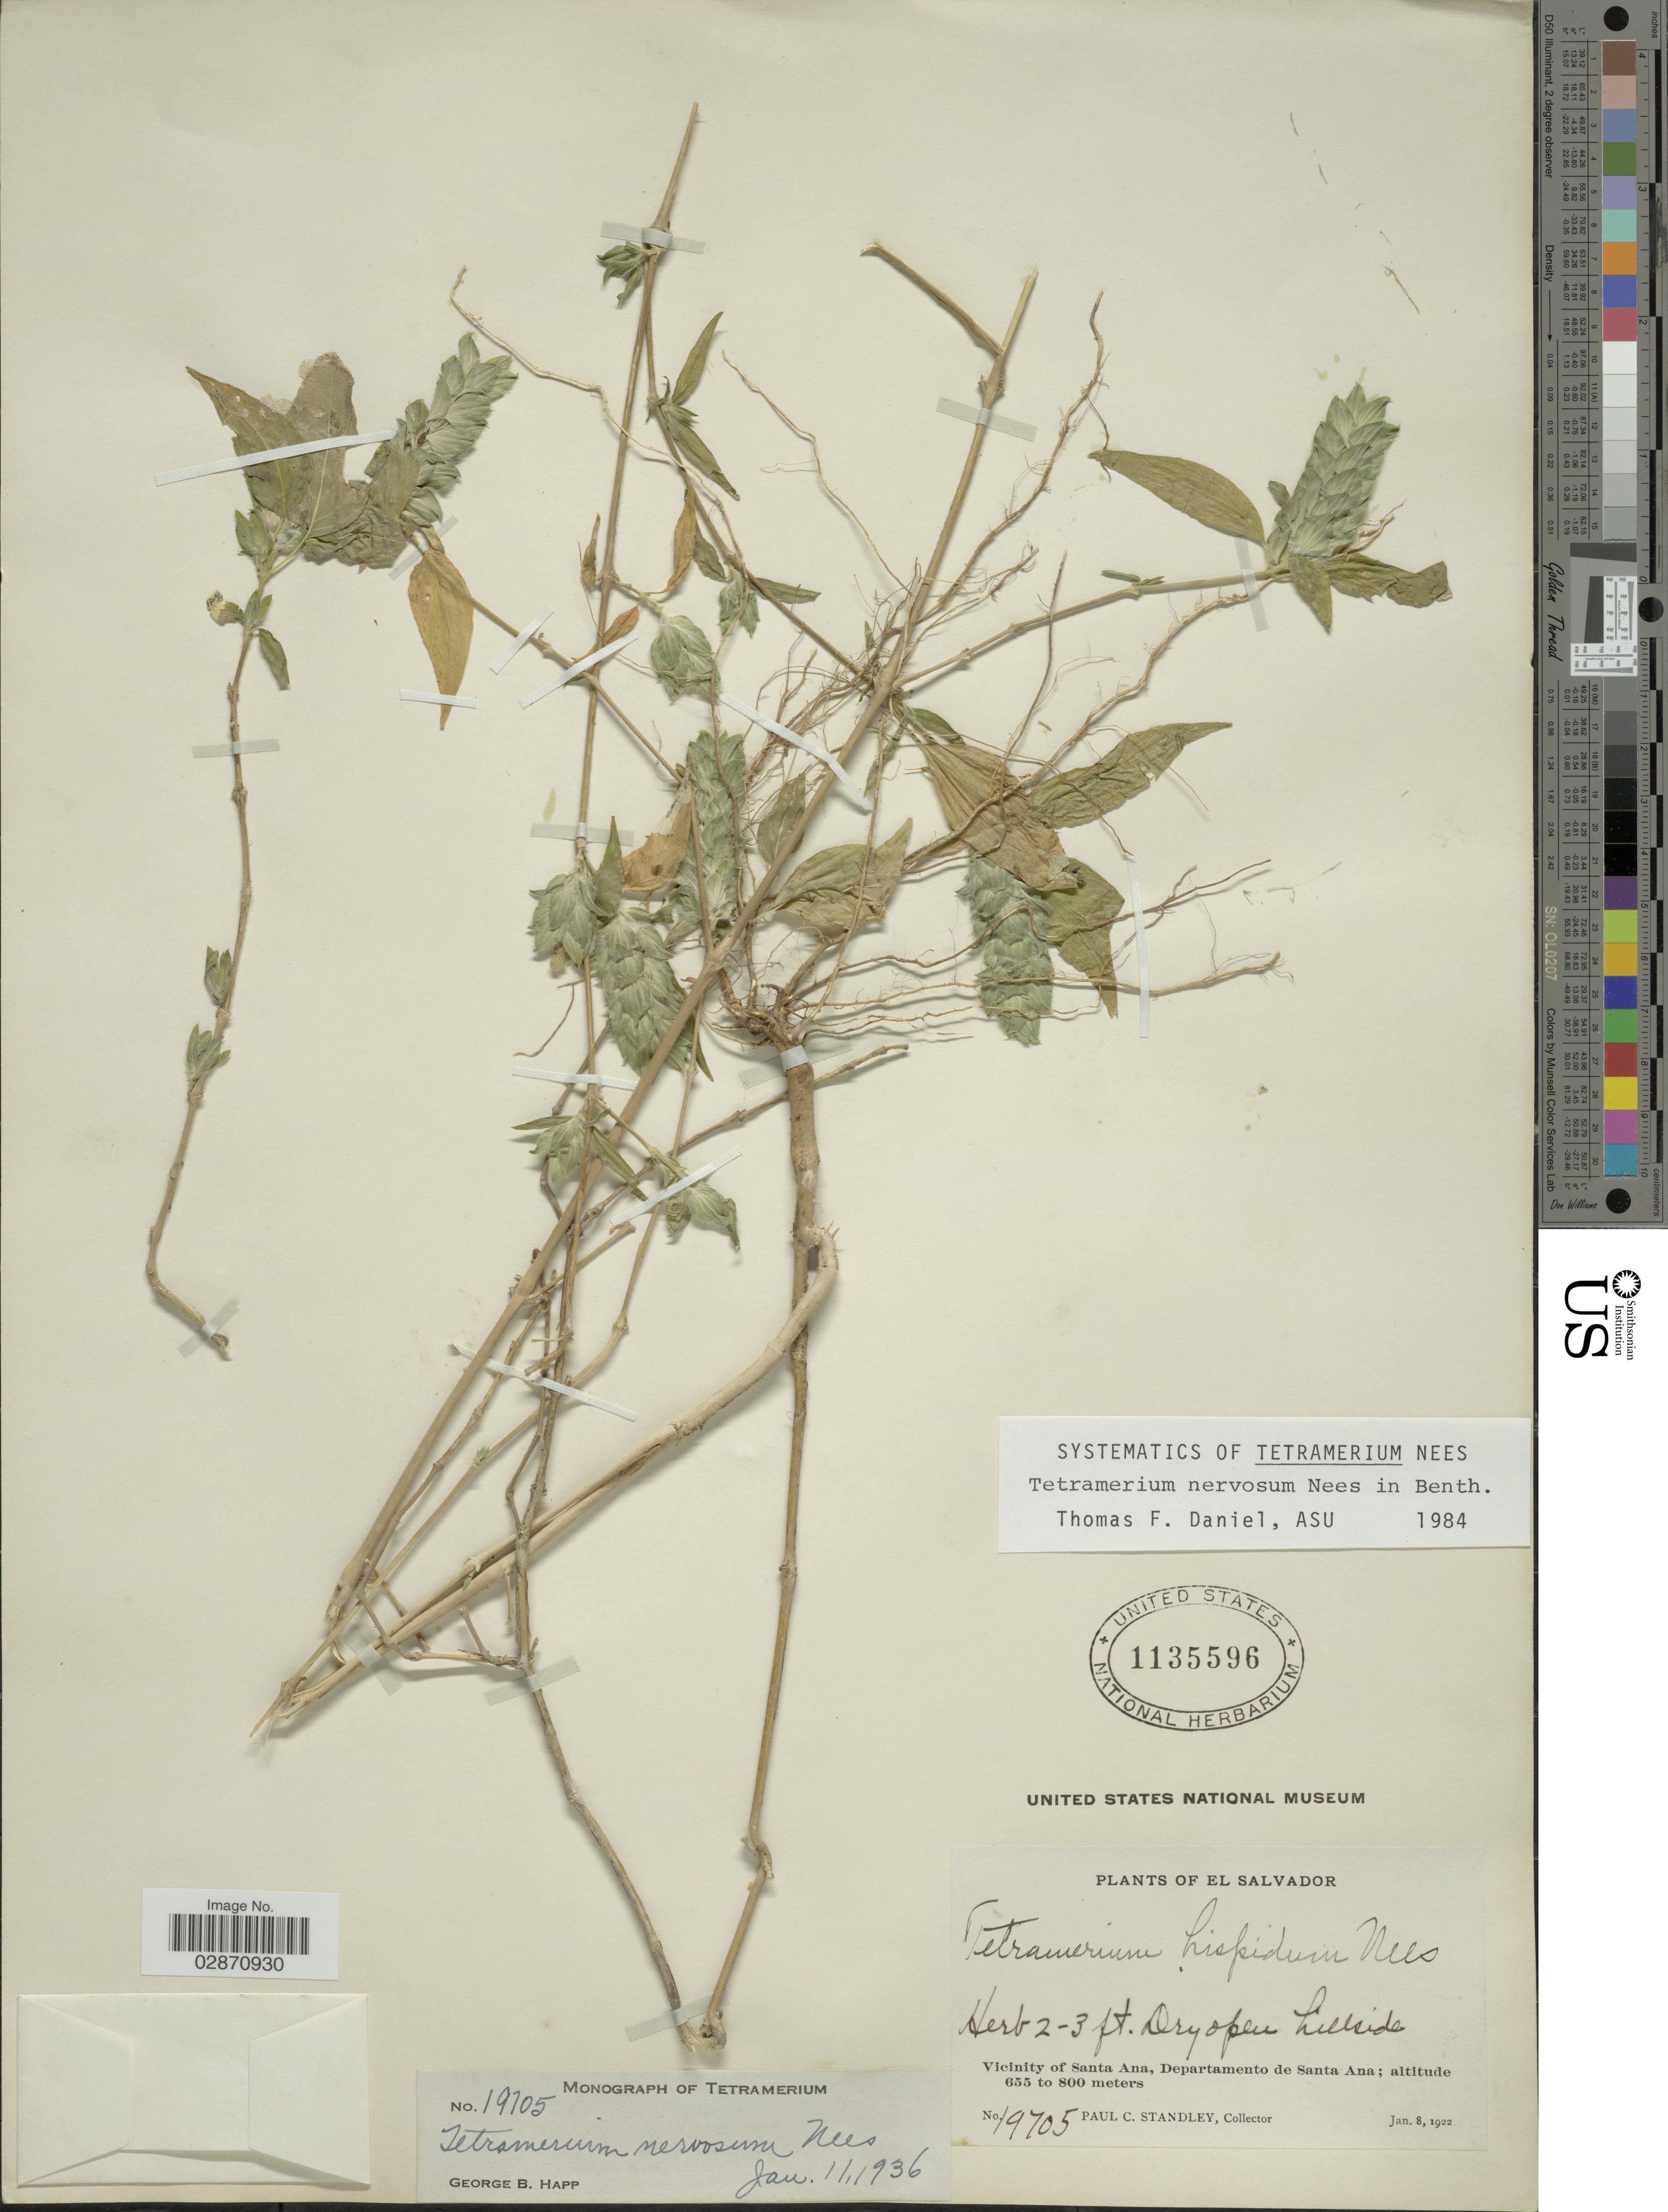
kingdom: Plantae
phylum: Tracheophyta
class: Magnoliopsida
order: Lamiales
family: Acanthaceae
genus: Tetramerium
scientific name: Tetramerium nervosum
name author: Nees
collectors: P. C. Standley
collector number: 19705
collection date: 1922-01-08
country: El Salvador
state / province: Santa Ana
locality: Vicinity of Santa Ana, Departamento de Santa Ana.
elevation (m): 655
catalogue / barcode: US 1135596